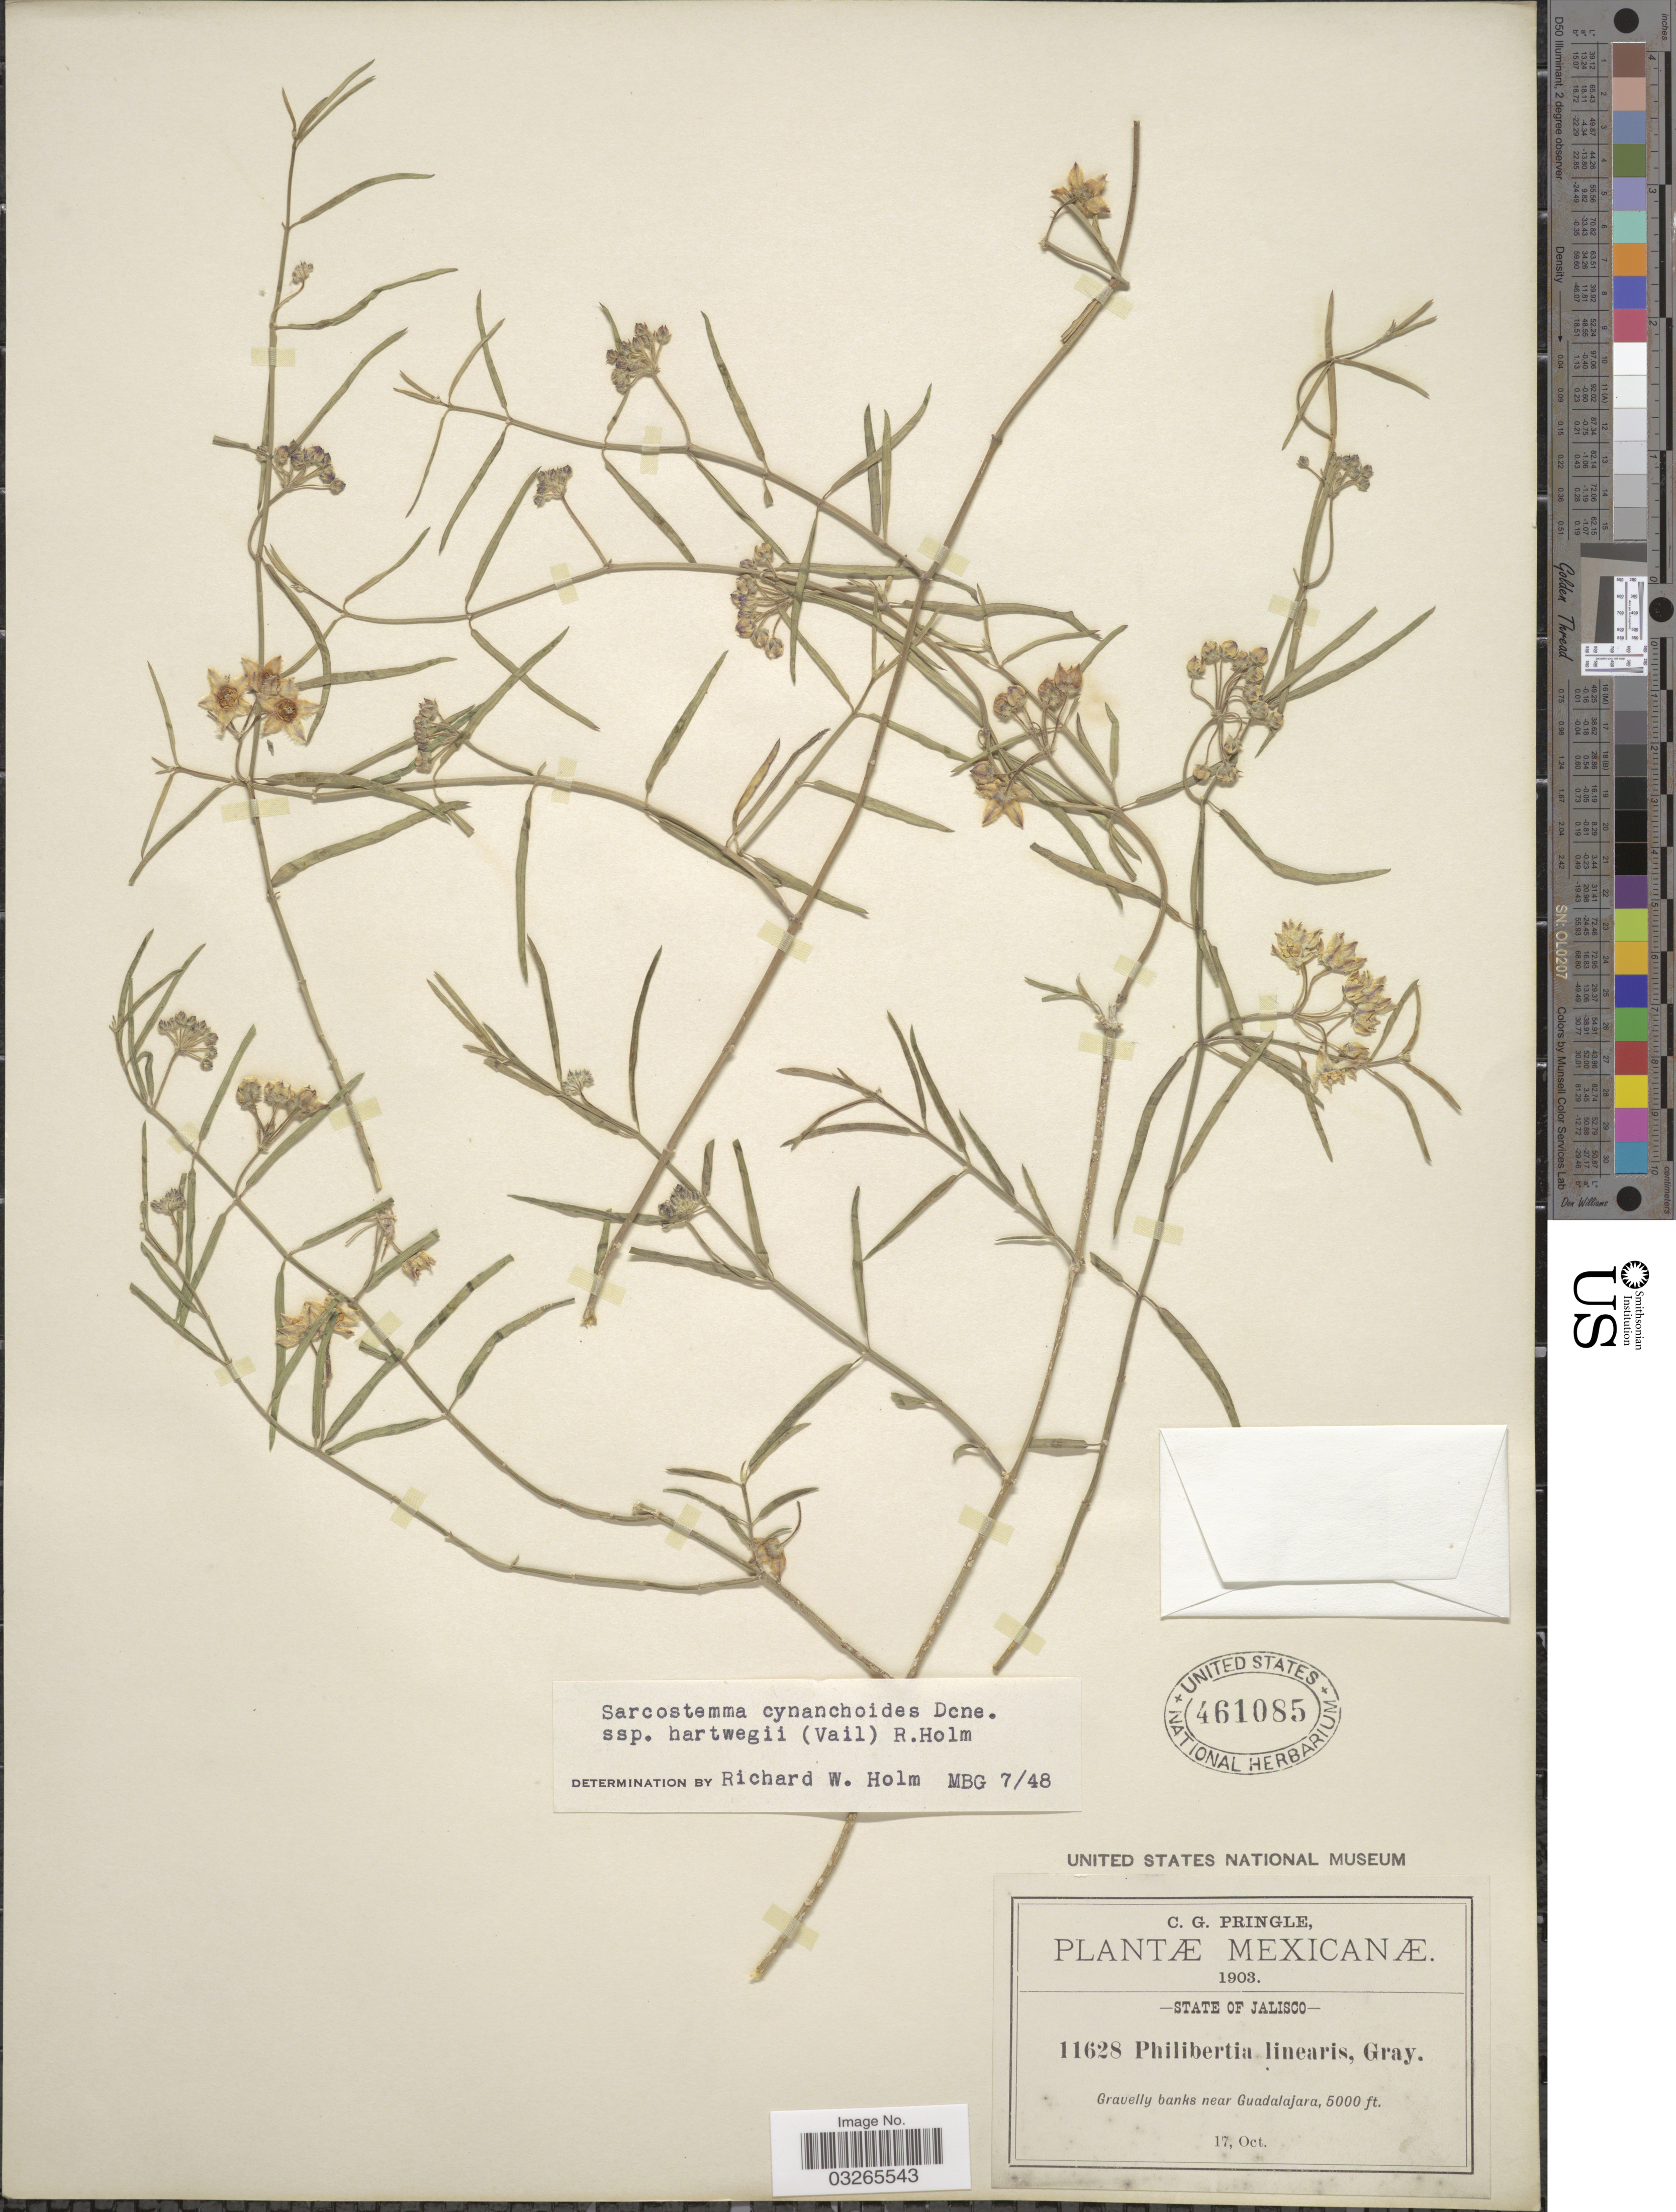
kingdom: Plantae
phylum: Tracheophyta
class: Magnoliopsida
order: Gentianales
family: Apocynaceae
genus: Sarcostemma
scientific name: Sarcostemma cynanchoides subsp. hartwegii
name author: (Vail) R.W. Holm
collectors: C. G. Pringle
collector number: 11628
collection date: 1903-10-17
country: Mexico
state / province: Jalisco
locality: Gravelly banks near Guadalajara.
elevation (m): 1524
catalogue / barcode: US 461085